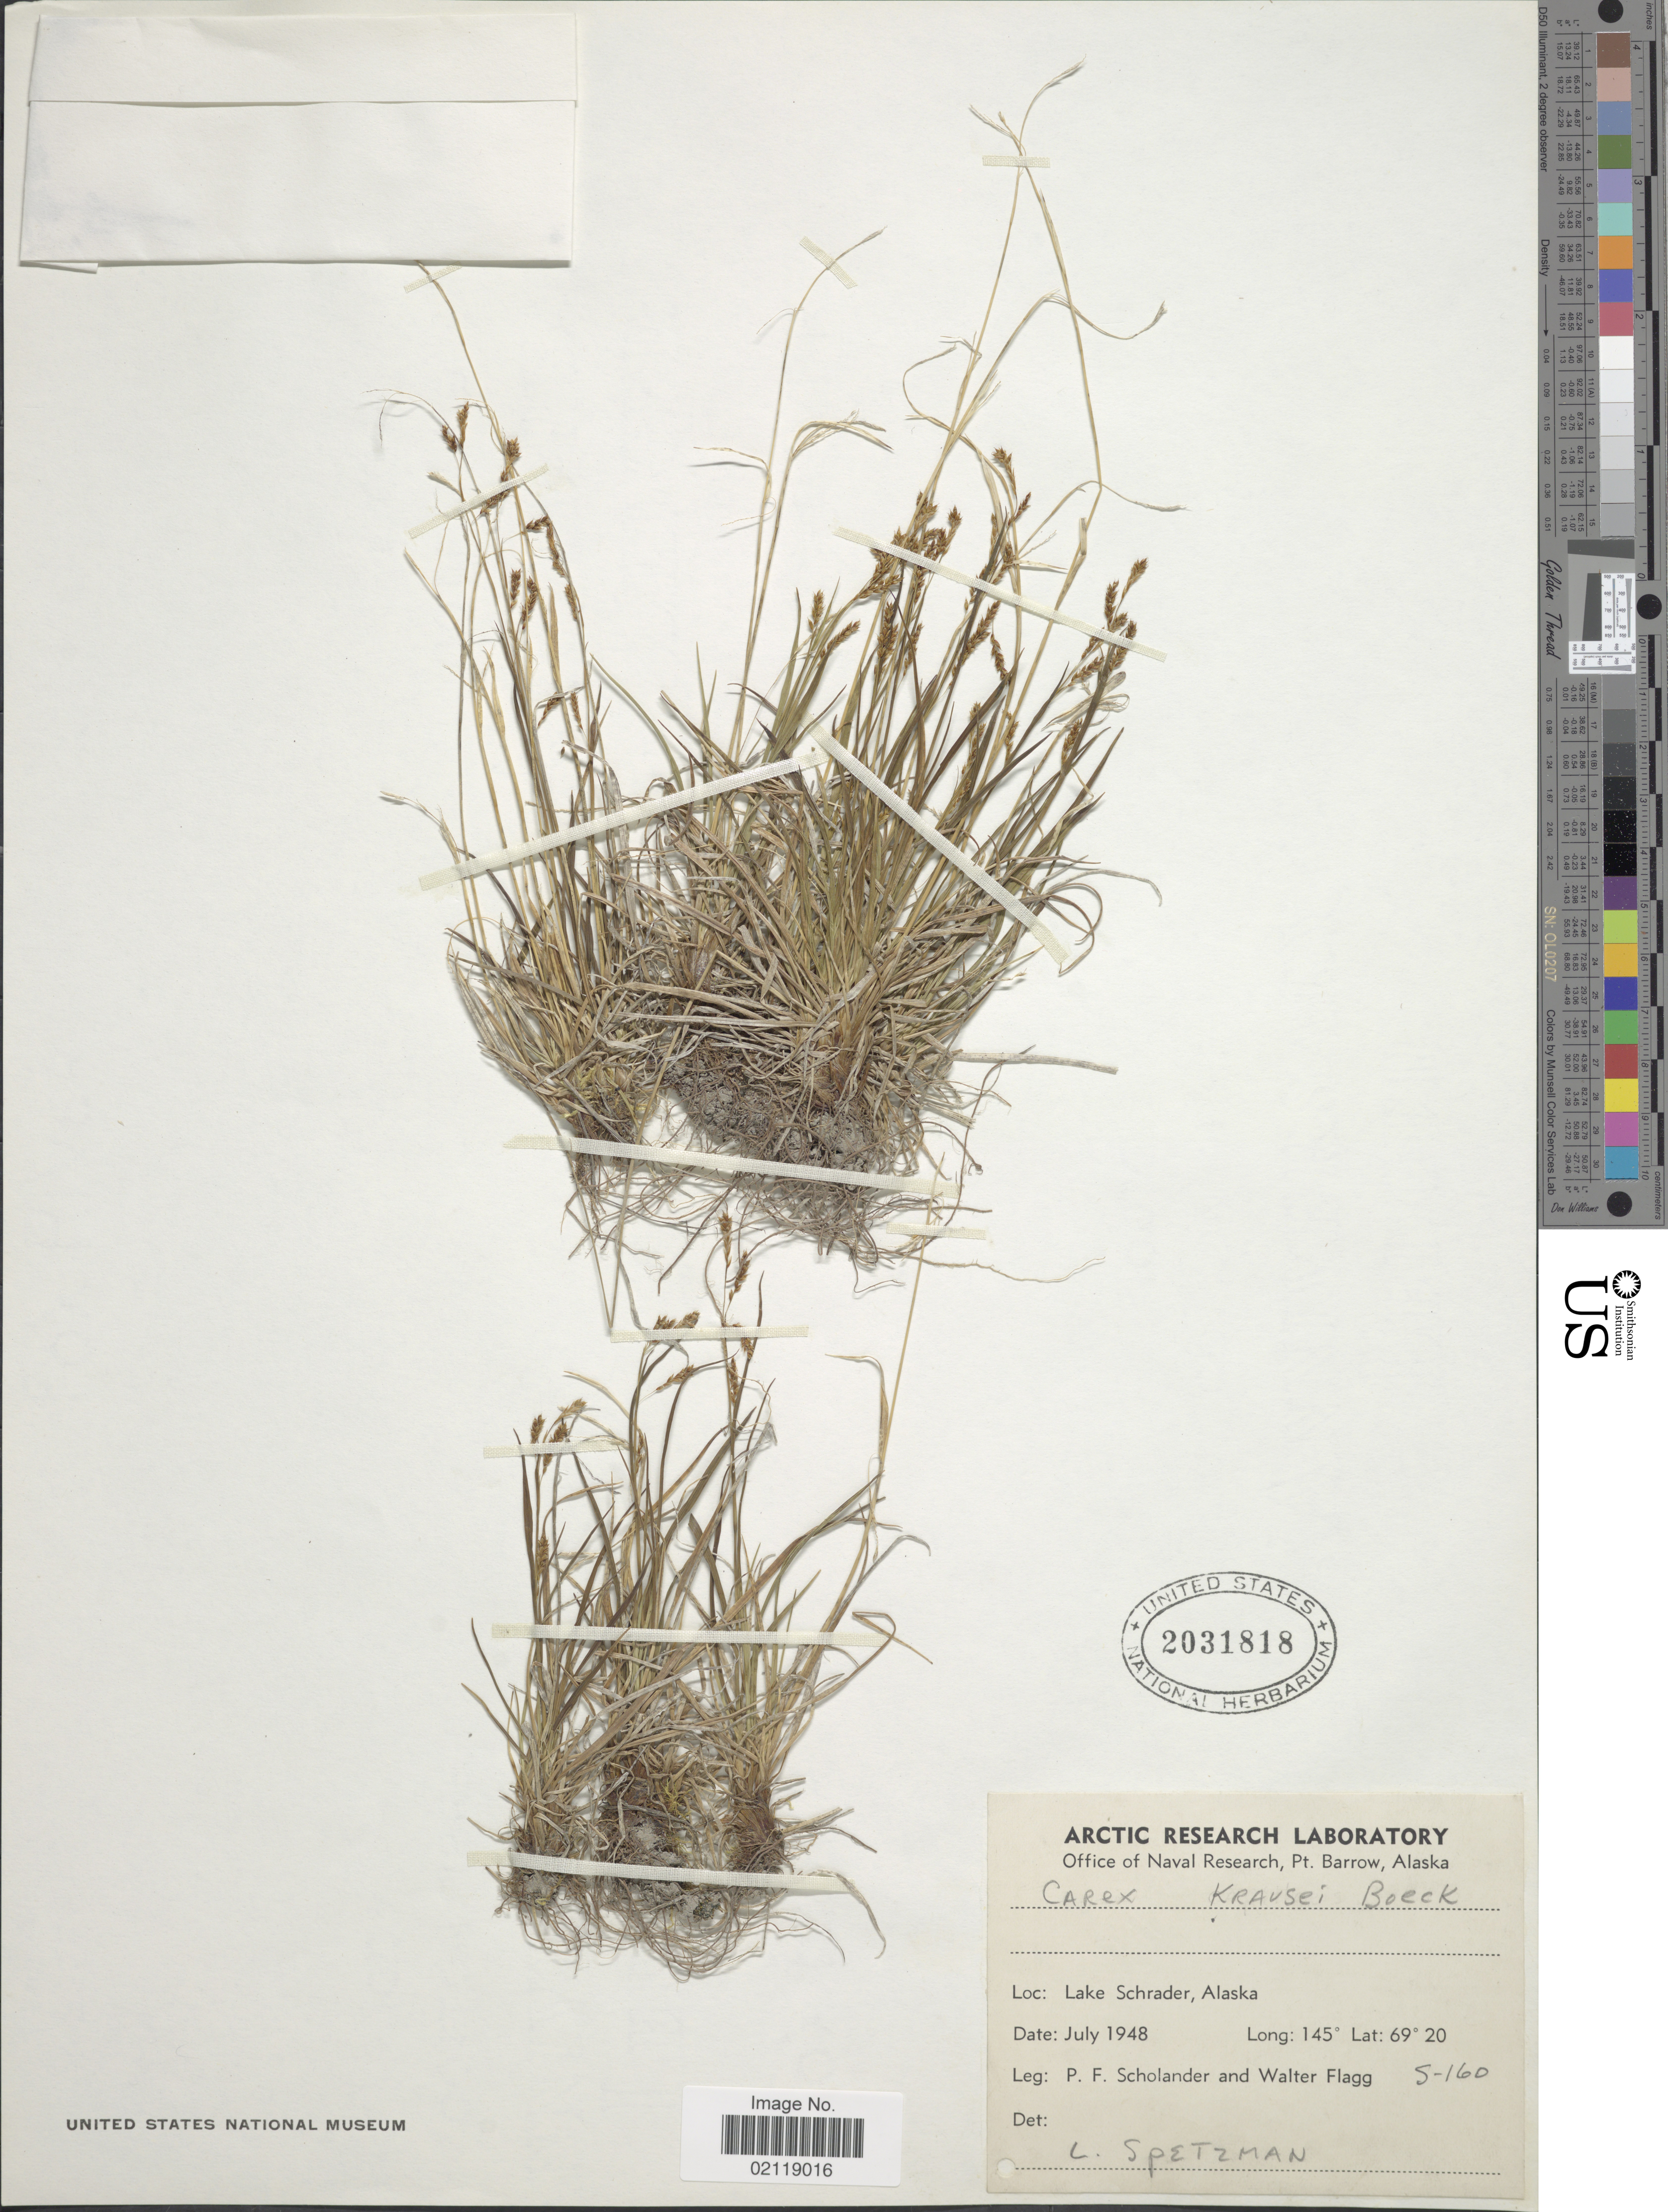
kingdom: Plantae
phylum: Tracheophyta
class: Liliopsida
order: Poales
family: Cyperaceae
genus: Carex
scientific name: Carex krausei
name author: Boeckeler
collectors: P. Scholander & W. Flagg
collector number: S-160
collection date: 1948-07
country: United States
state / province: Alaska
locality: Lake Schrader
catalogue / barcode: US 2031818